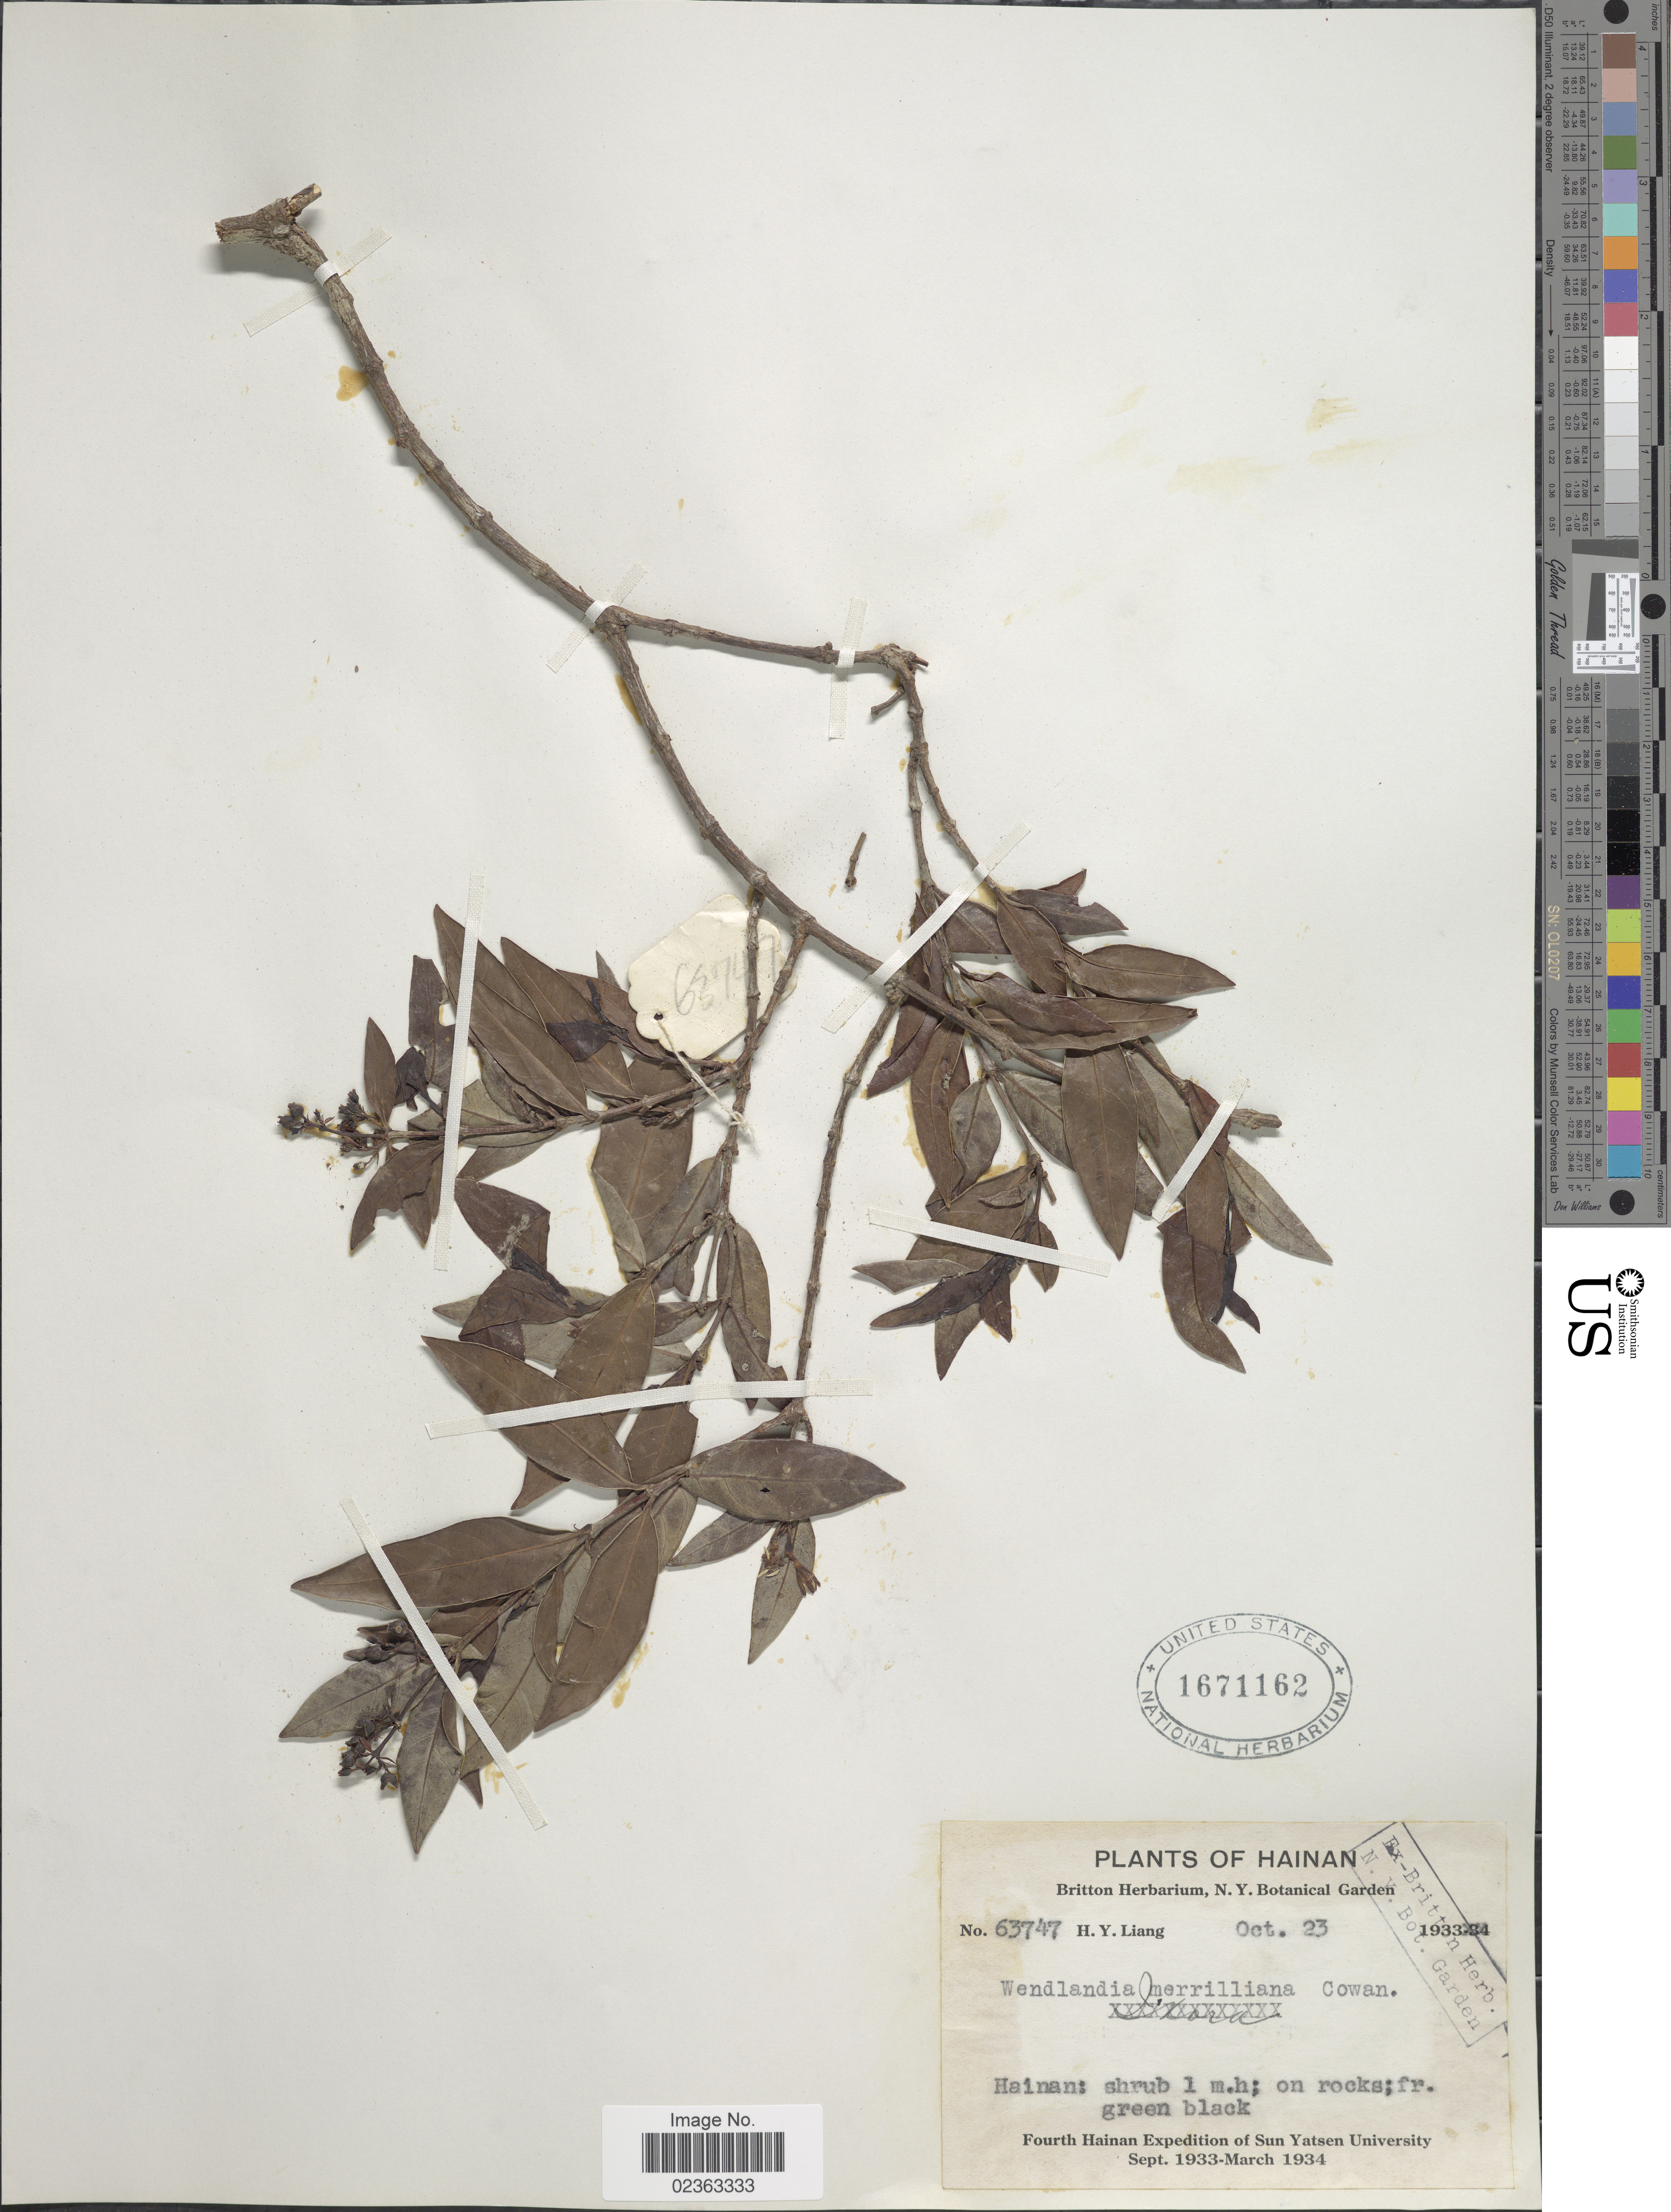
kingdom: Plantae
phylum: Tracheophyta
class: Magnoliopsida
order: Gentianales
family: Rubiaceae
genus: Wendlandia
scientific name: Wendlandia merrilliana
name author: Cowan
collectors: H. Y. Liang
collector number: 63747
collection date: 1933-10-23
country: China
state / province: Hainan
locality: On rocks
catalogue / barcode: US 1671162